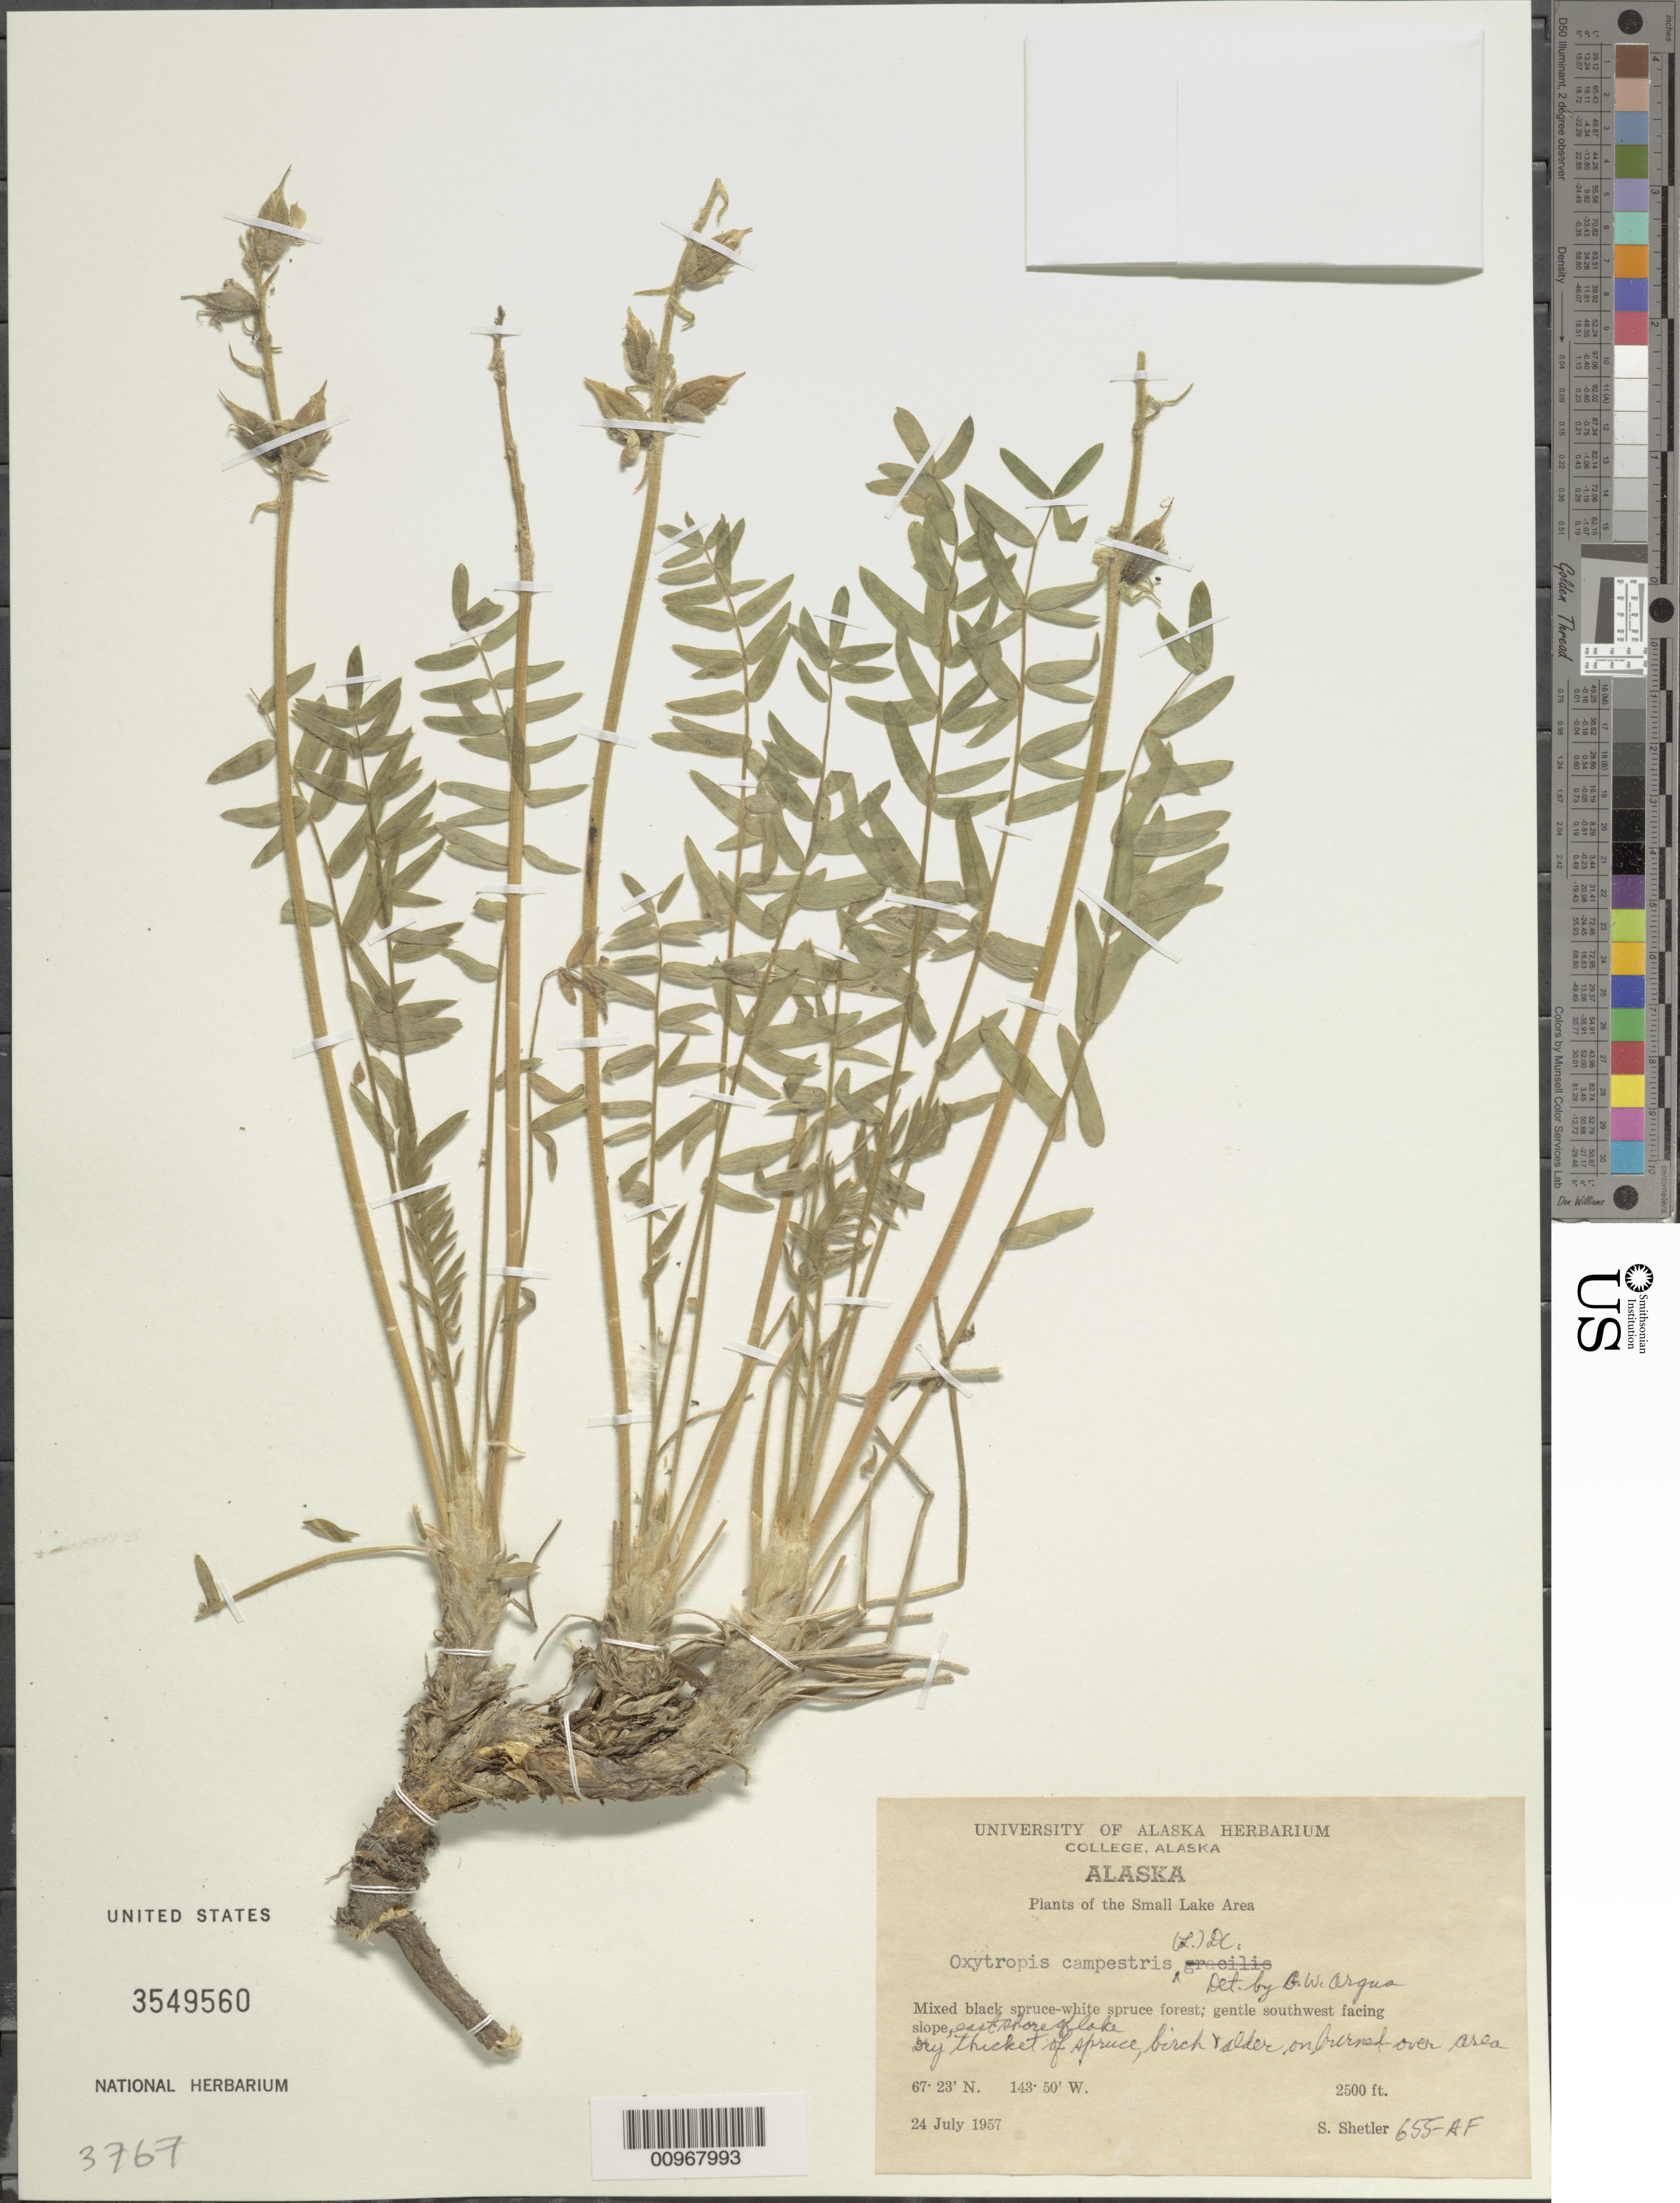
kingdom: Plantae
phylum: Tracheophyta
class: Magnoliopsida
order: Fabales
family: Fabaceae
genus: Oxytropis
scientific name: Oxytropis campestris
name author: (L.) DC.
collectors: S. Shetler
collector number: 655-AF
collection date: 1957-07-24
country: United States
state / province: Alaska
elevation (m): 762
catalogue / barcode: US 3549560